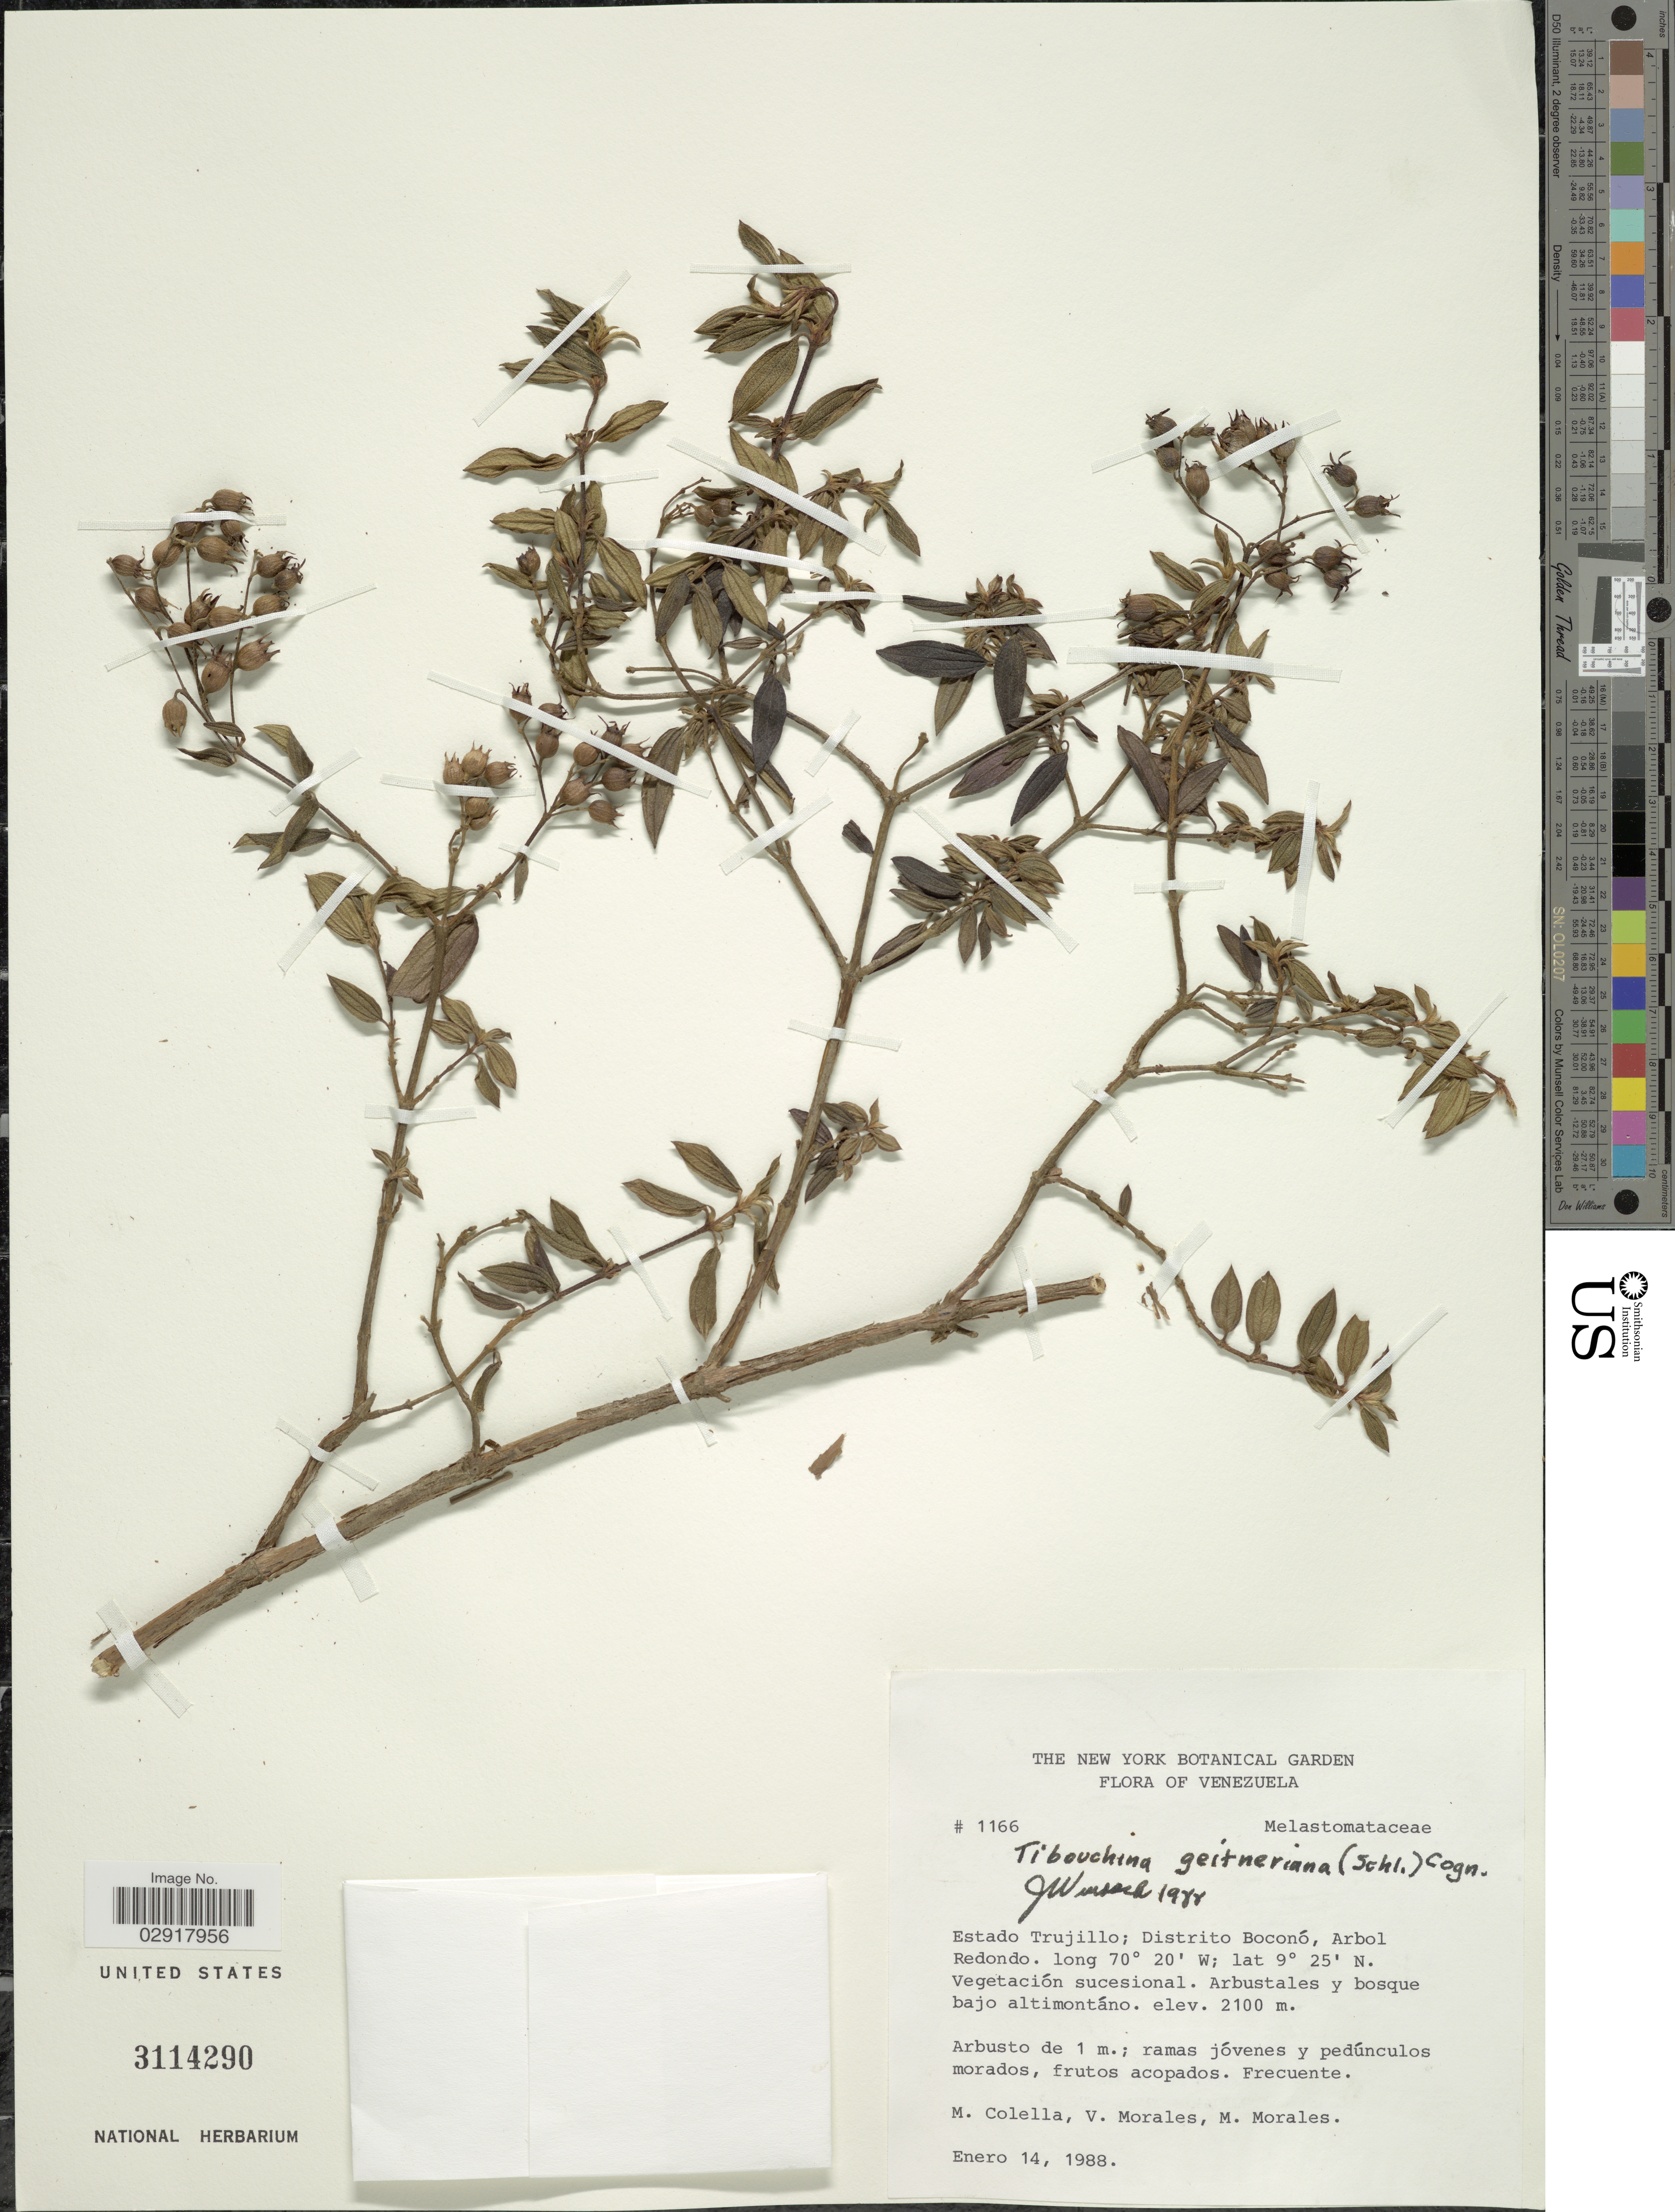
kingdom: Plantae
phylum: Tracheophyta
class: Magnoliopsida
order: Myrtales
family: Melastomataceae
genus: Chaetogastra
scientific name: Chaetogastra geitneriana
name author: Schltdl.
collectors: M. Colella, V. Morales & M. Morales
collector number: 1166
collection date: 1988-01-14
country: Venezuela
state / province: Trujillo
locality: Distrito Boconó, Arbol Redondo.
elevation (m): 2100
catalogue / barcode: US 3114290